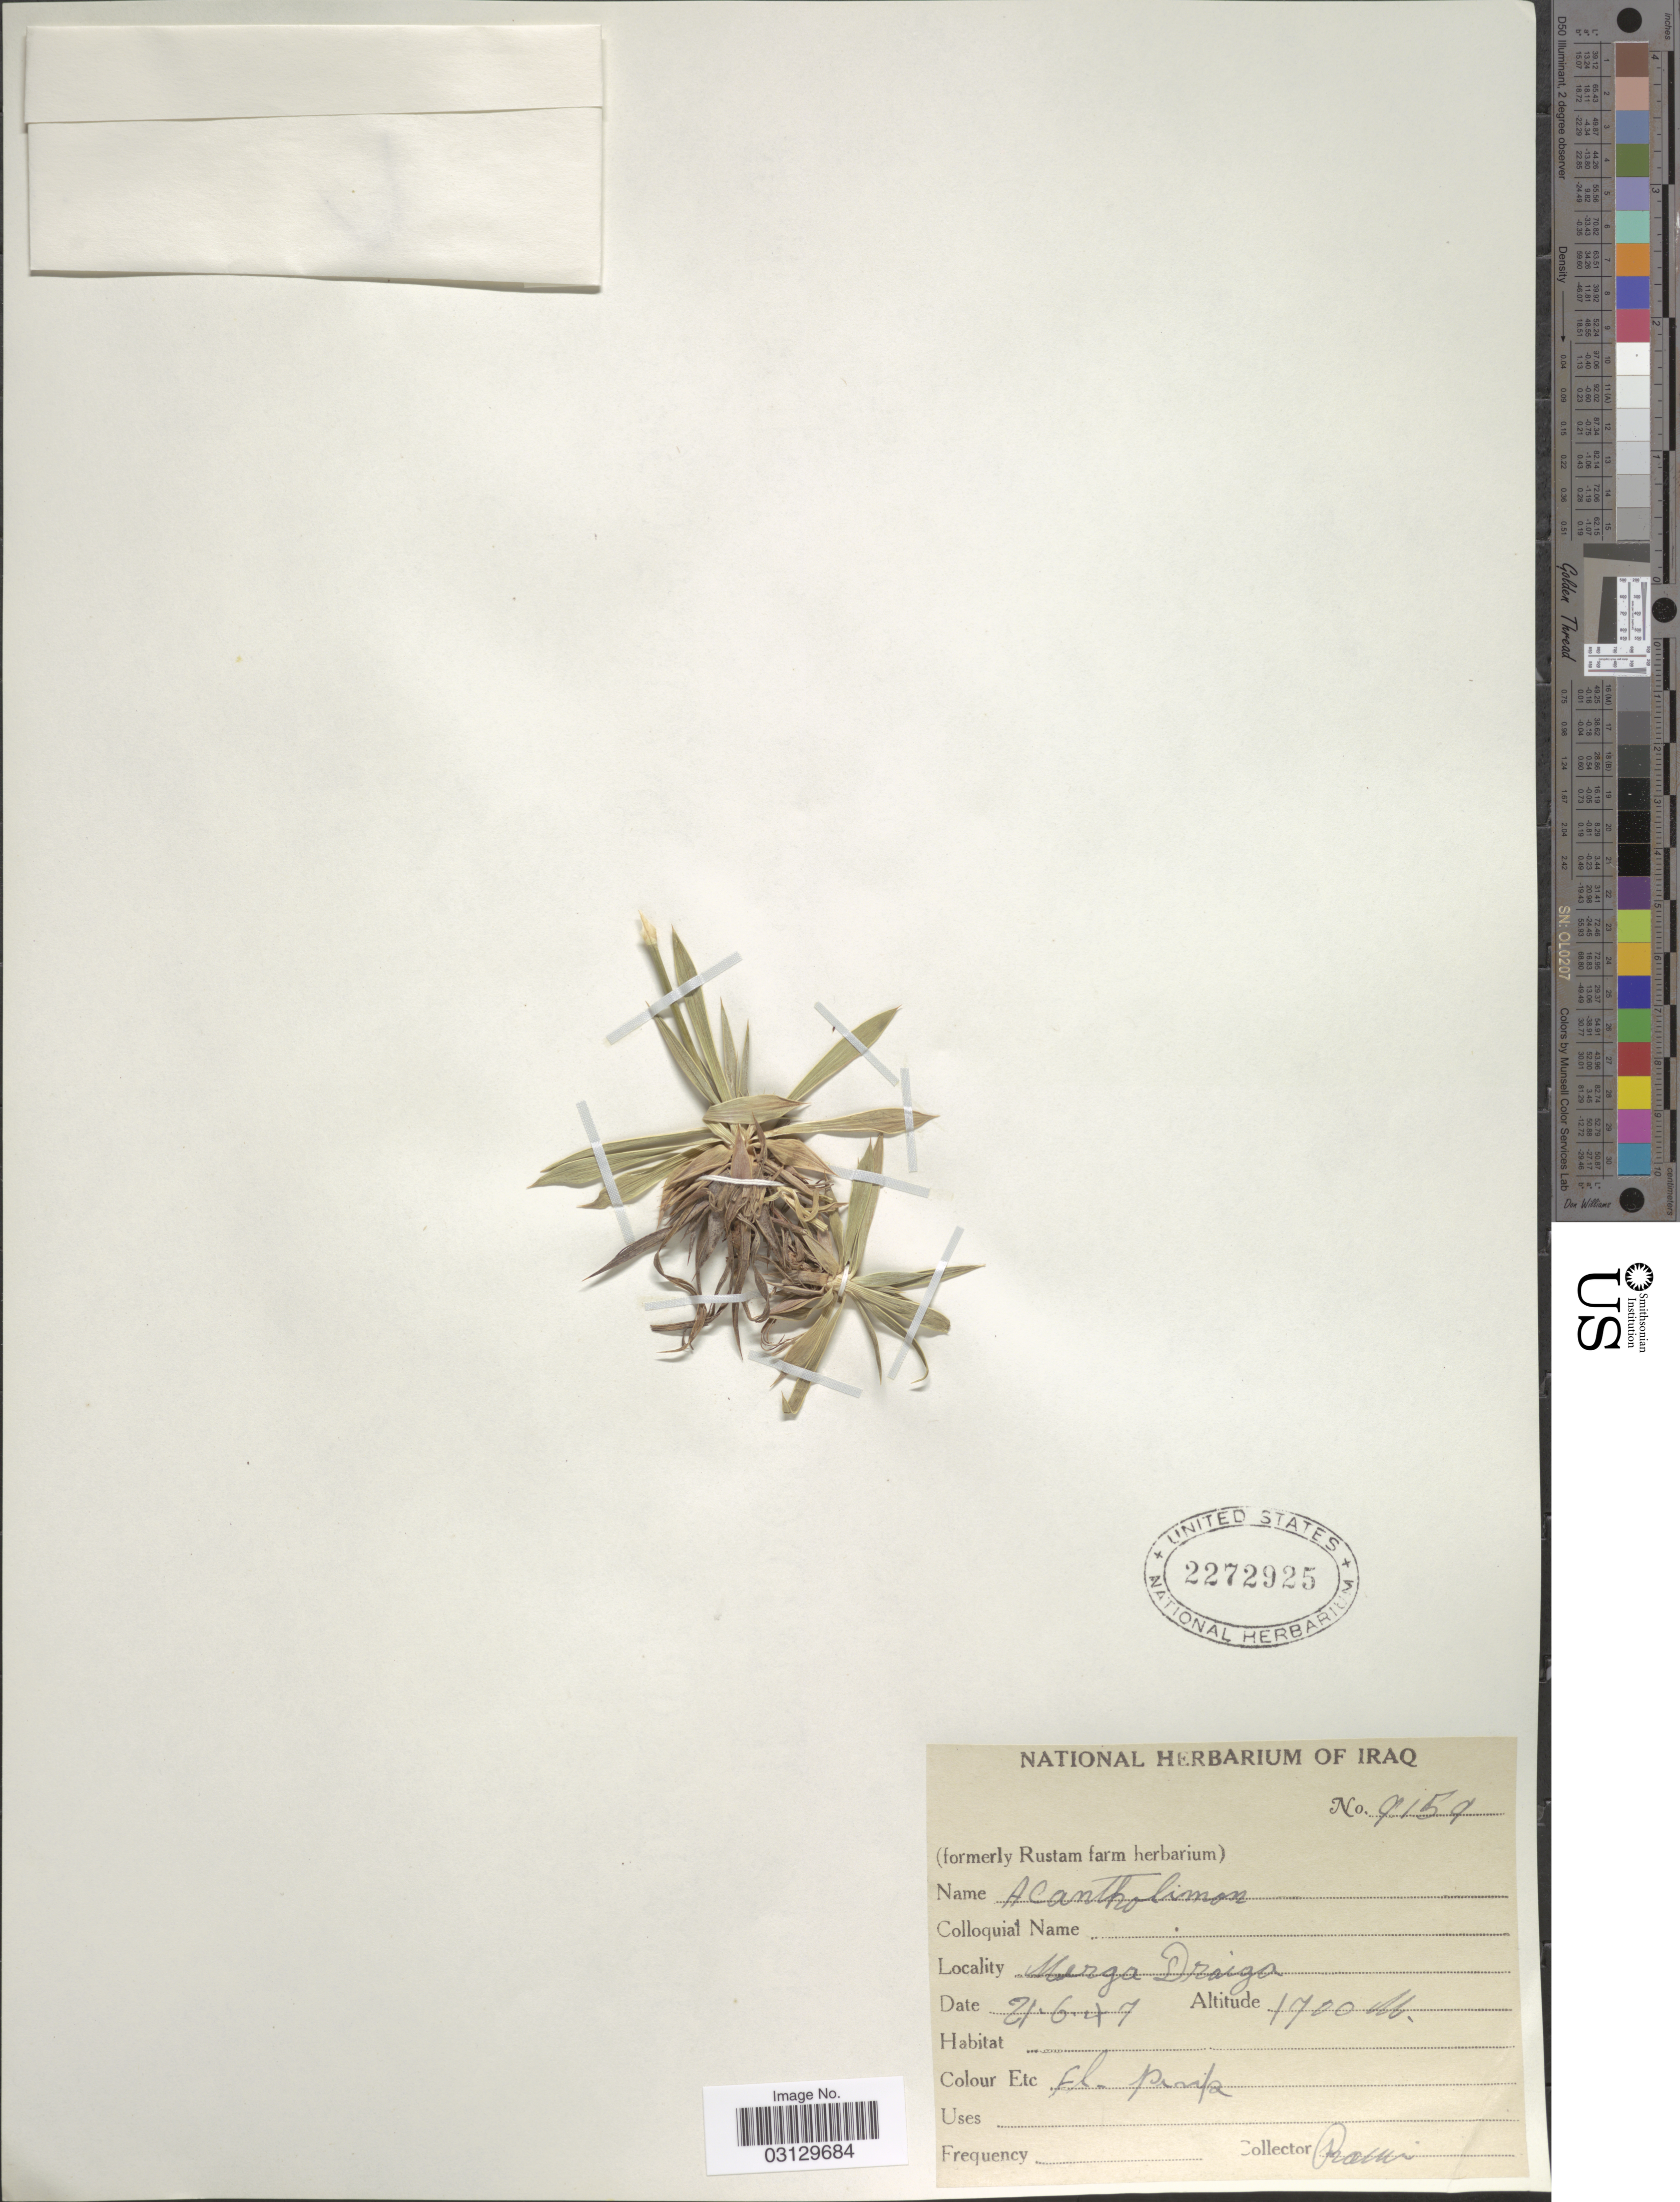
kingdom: Plantae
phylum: Tracheophyta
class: Magnoliopsida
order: Caryophyllales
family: Plumbaginaceae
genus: Acantholimon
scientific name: Acantholimon sp.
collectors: -. Rawi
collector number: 9159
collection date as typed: Transcribed d/m/y: 21/6/47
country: Iraq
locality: Merga Draiga.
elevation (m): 1700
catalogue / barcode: US 2272925